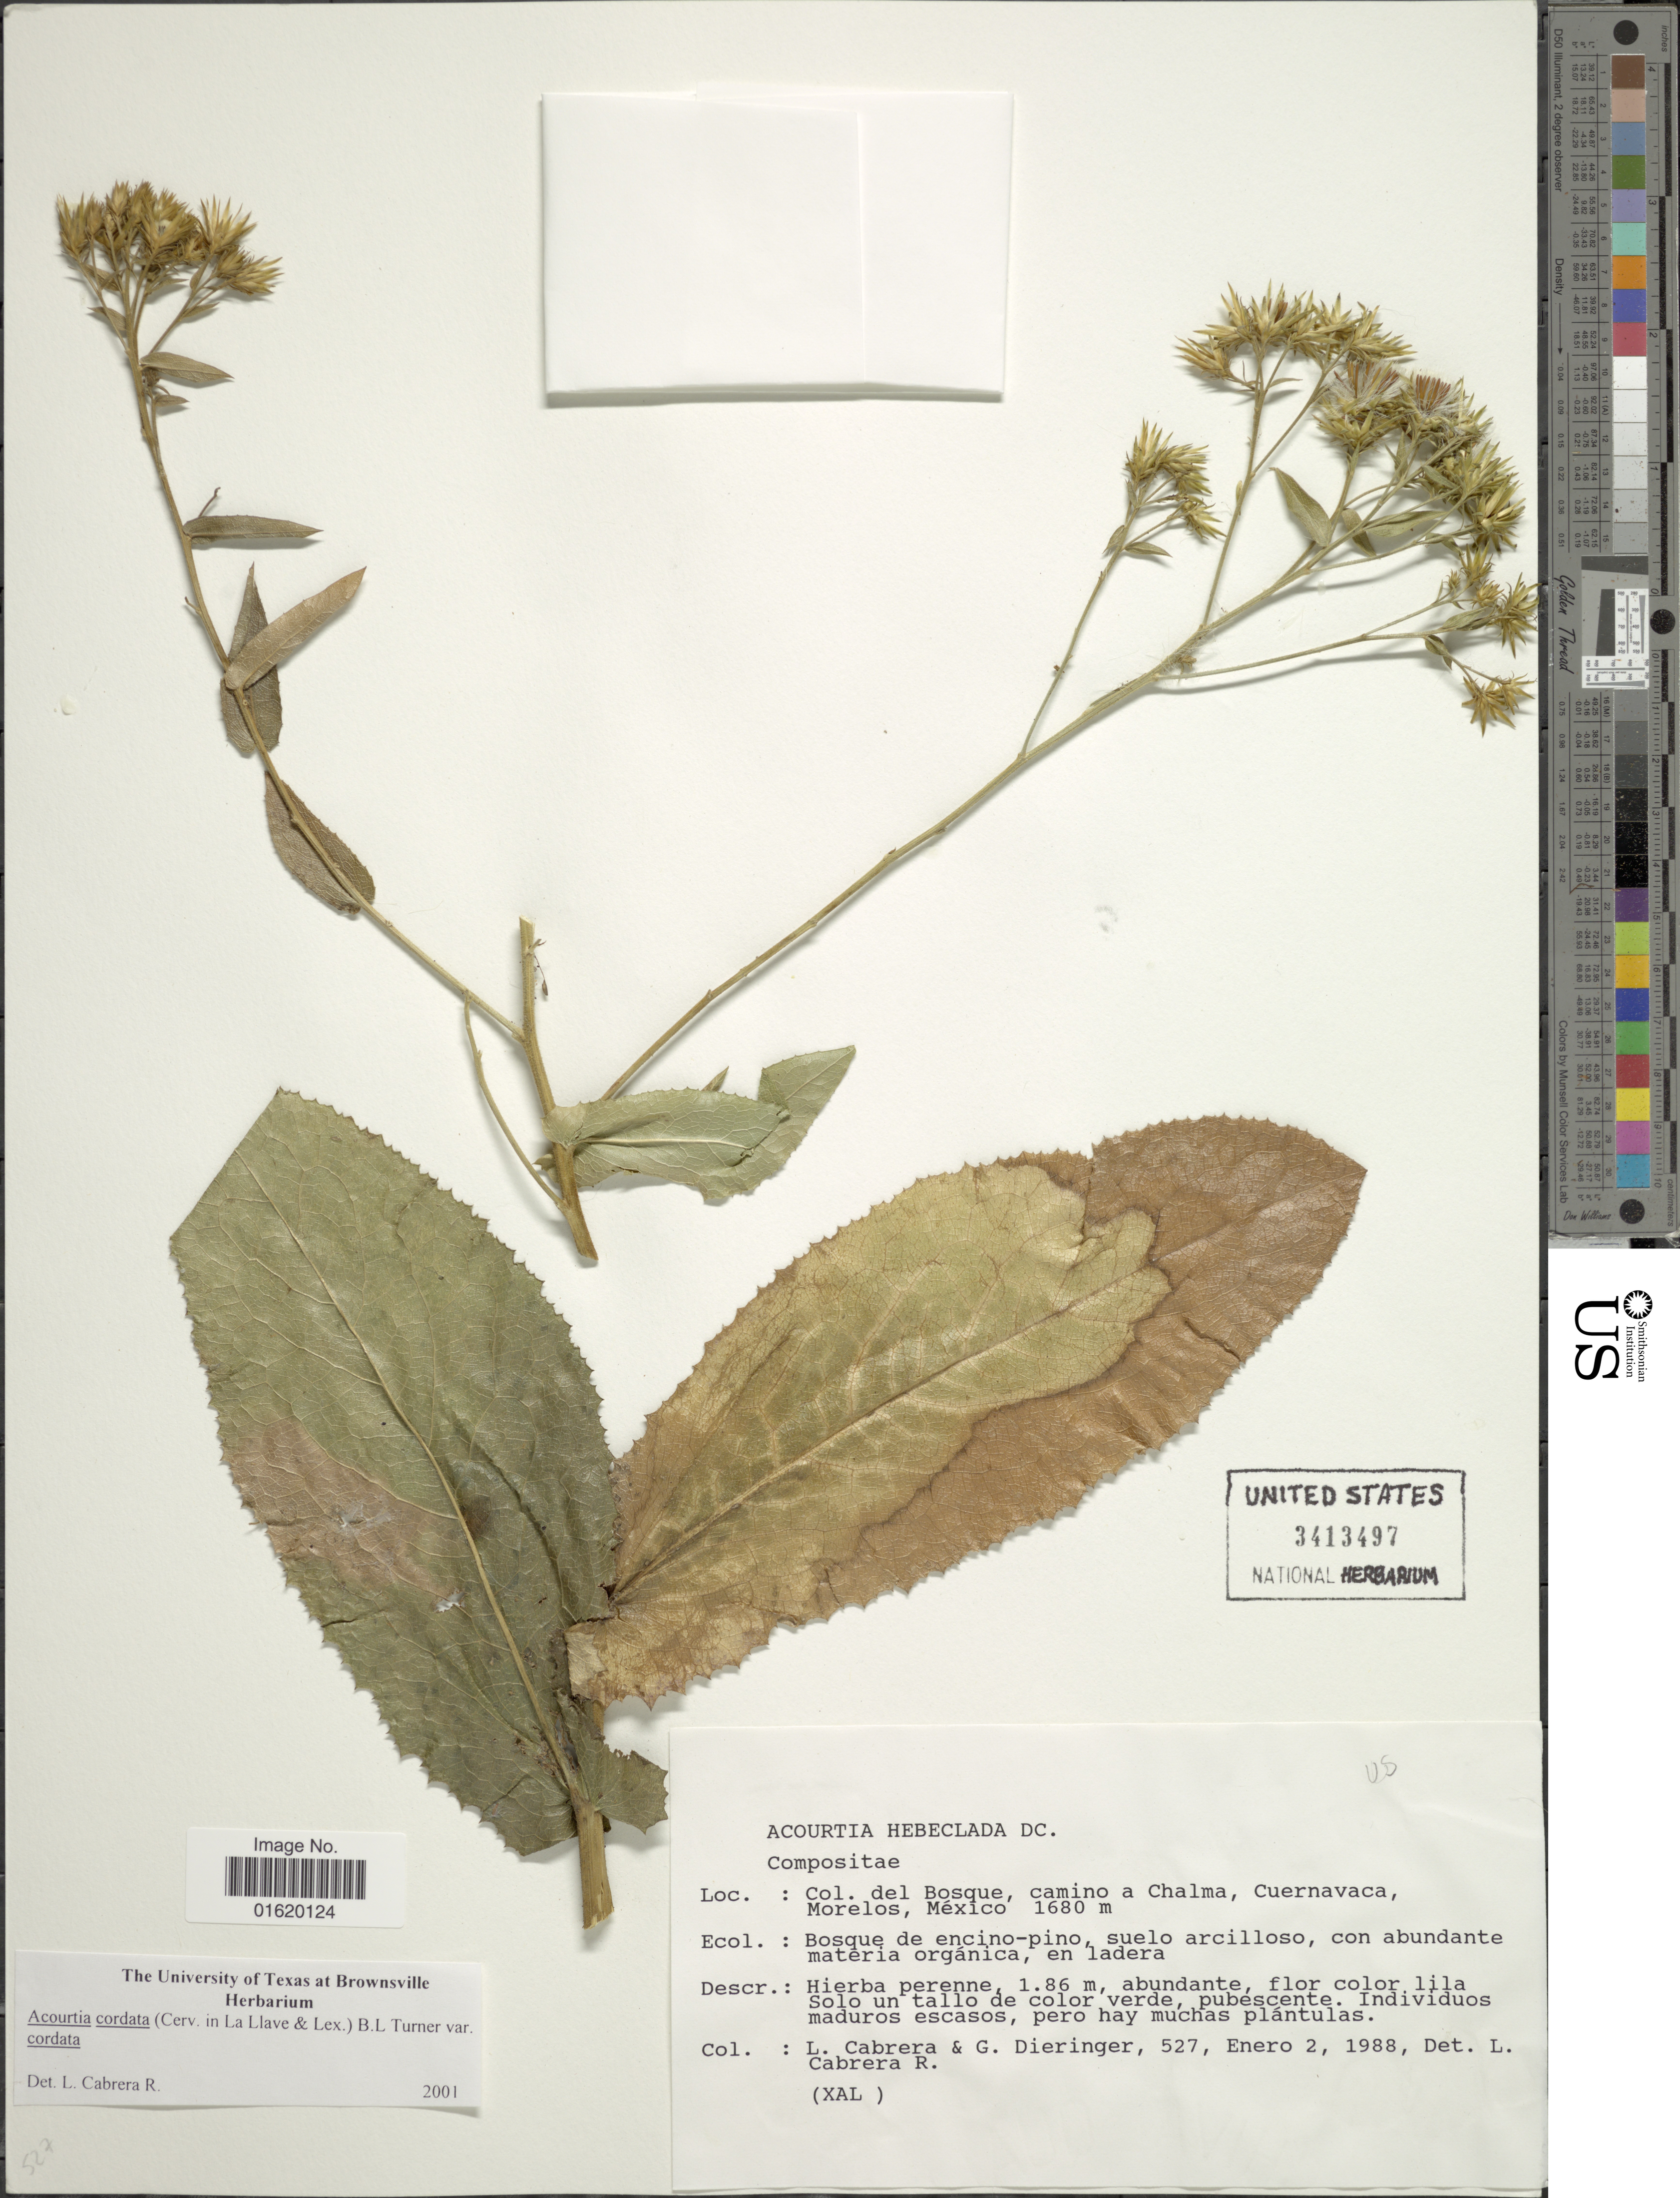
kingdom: Plantae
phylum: Tracheophyta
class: Magnoliopsida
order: Asterales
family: Asteraceae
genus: Acourtia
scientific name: Acourtia hebeclada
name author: DC.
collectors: L. Cabrera & G. Dieringer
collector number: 527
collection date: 1988-01-02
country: Mexico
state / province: Morelos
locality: Col. del Bosque, Camino a Chalma. Cuernavaca, México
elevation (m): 1680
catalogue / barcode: US 3413497